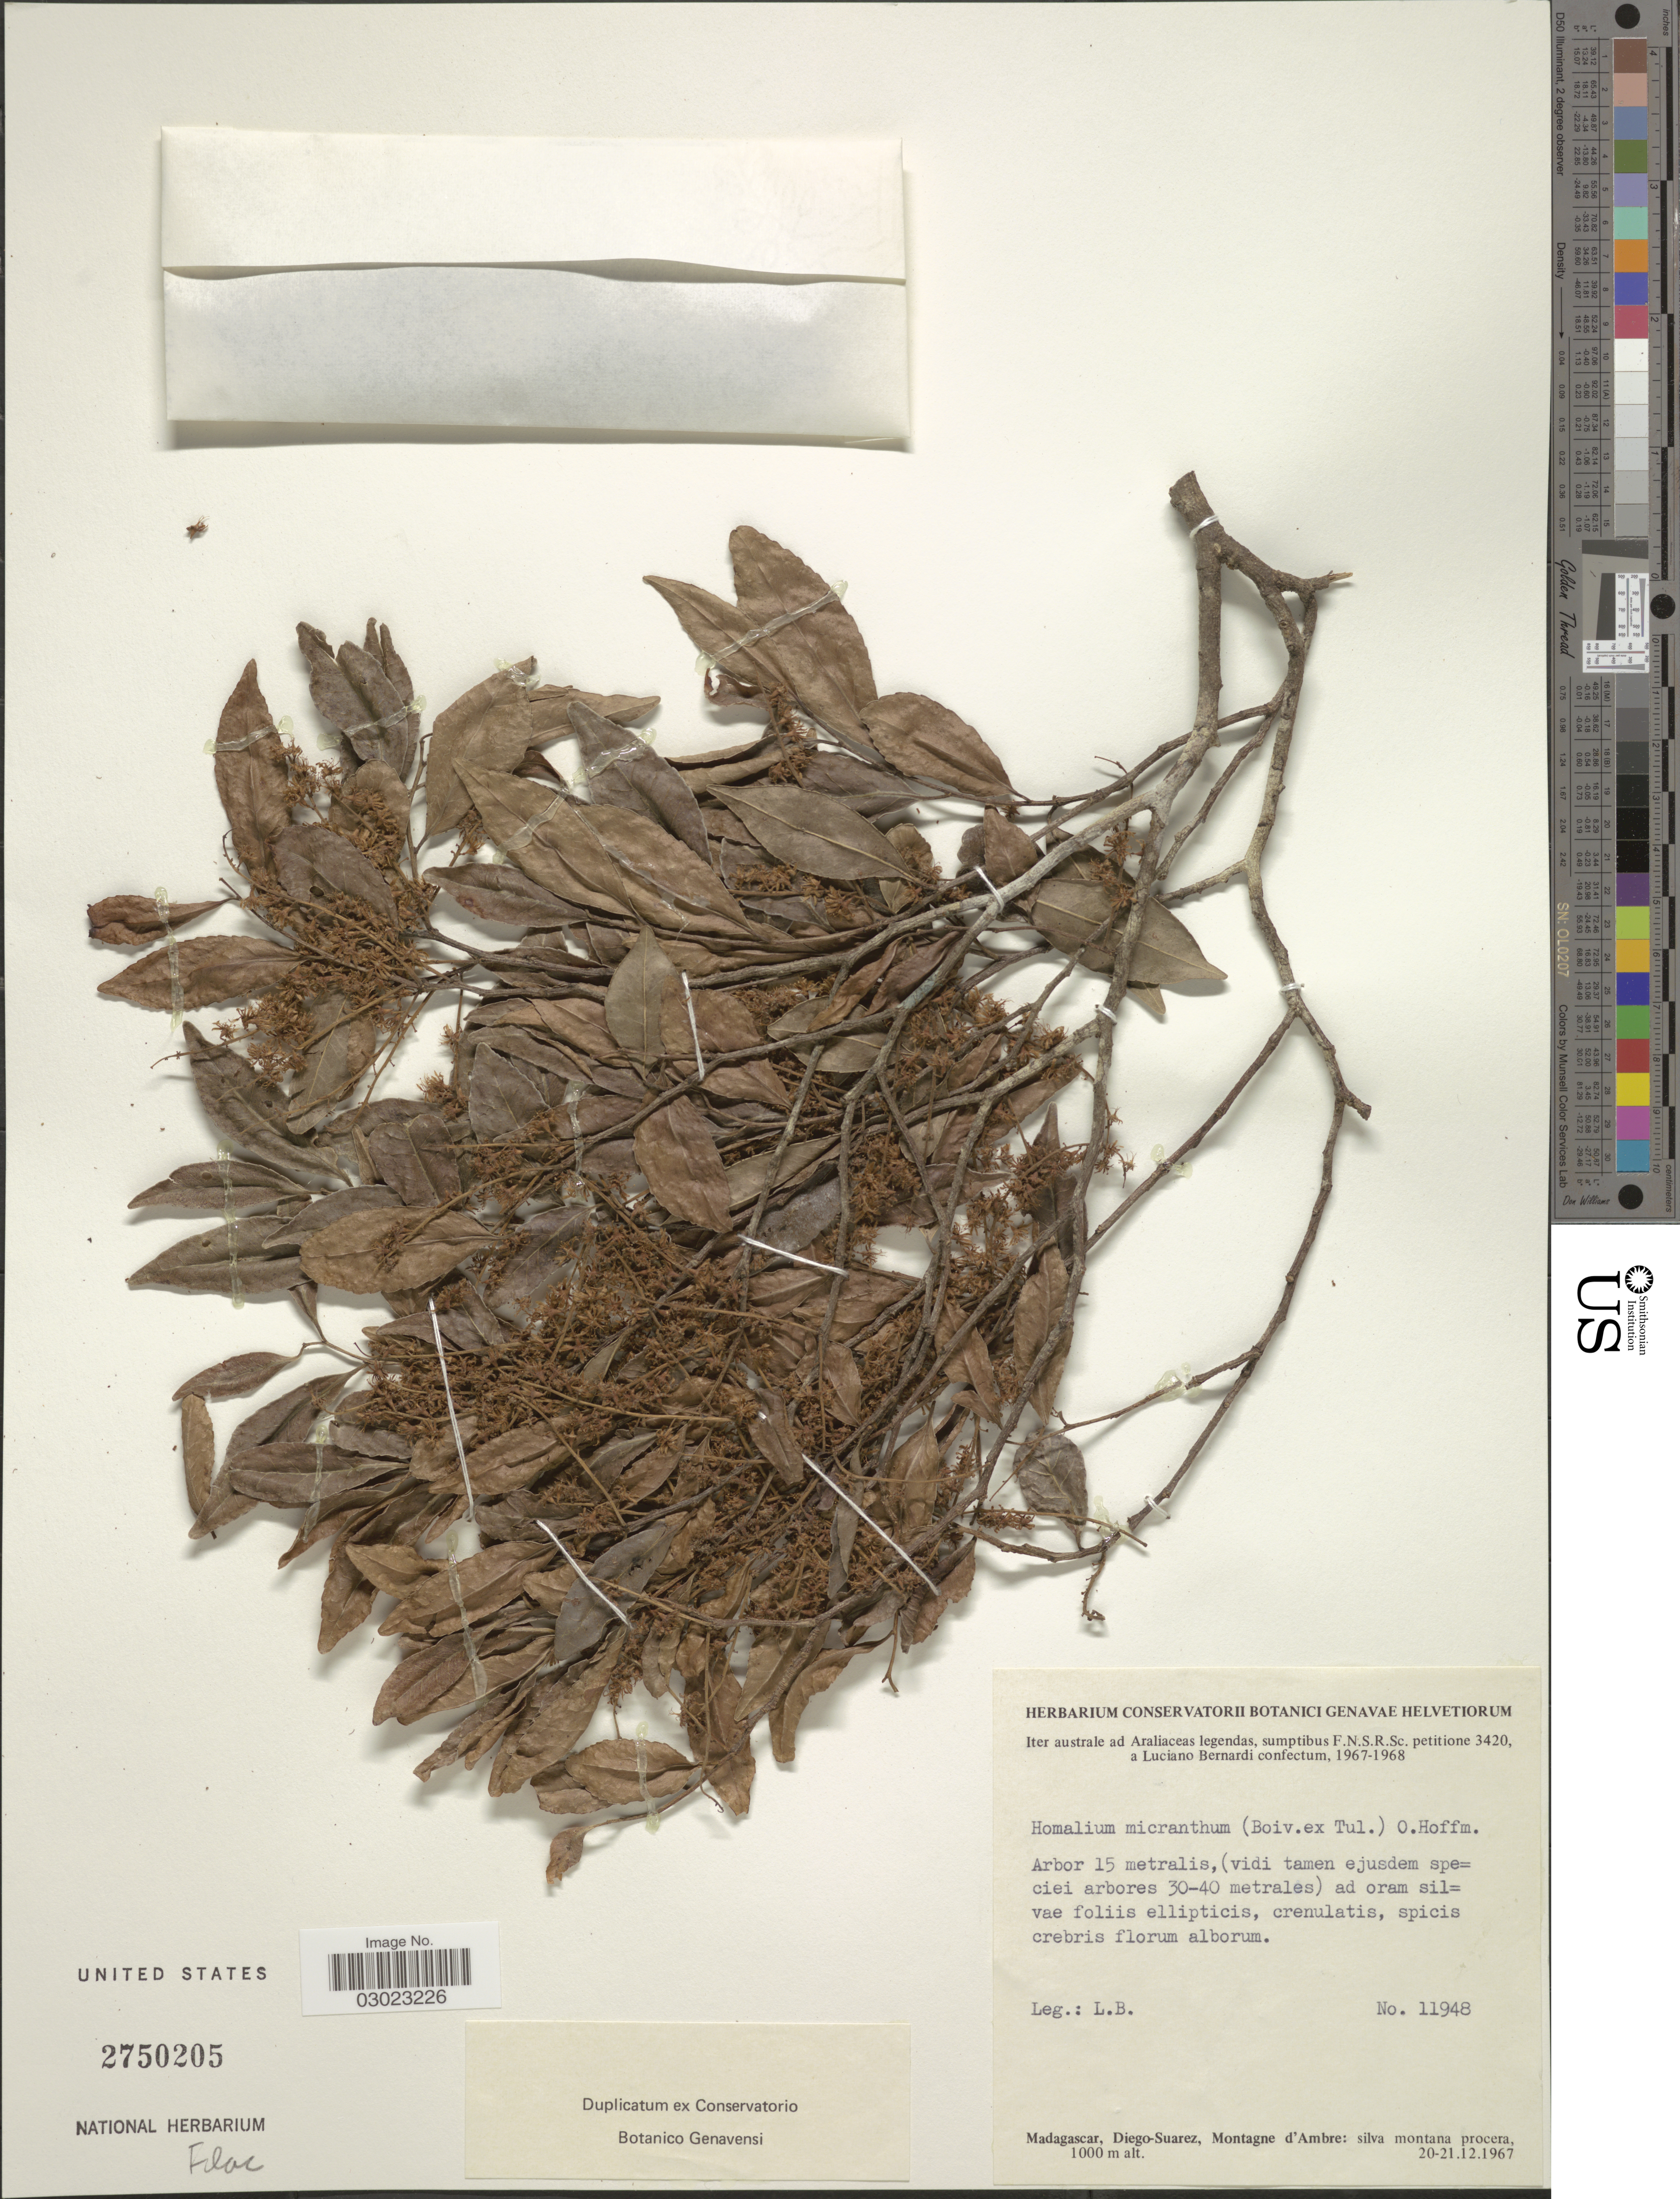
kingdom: Plantae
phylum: Tracheophyta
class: Magnoliopsida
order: Malpighiales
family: Salicaceae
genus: Homalium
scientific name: Homalium micranthum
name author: O. Hoffm.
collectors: L. Bernardi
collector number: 11948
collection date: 1967-12-20/1967-12-21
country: Madagascar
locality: Iter australe ad Araliaceas legendas [unsure placement] Diego-Suarez, Montagne d'Ambre: silva montana procera.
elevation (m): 1000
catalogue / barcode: US 2750205